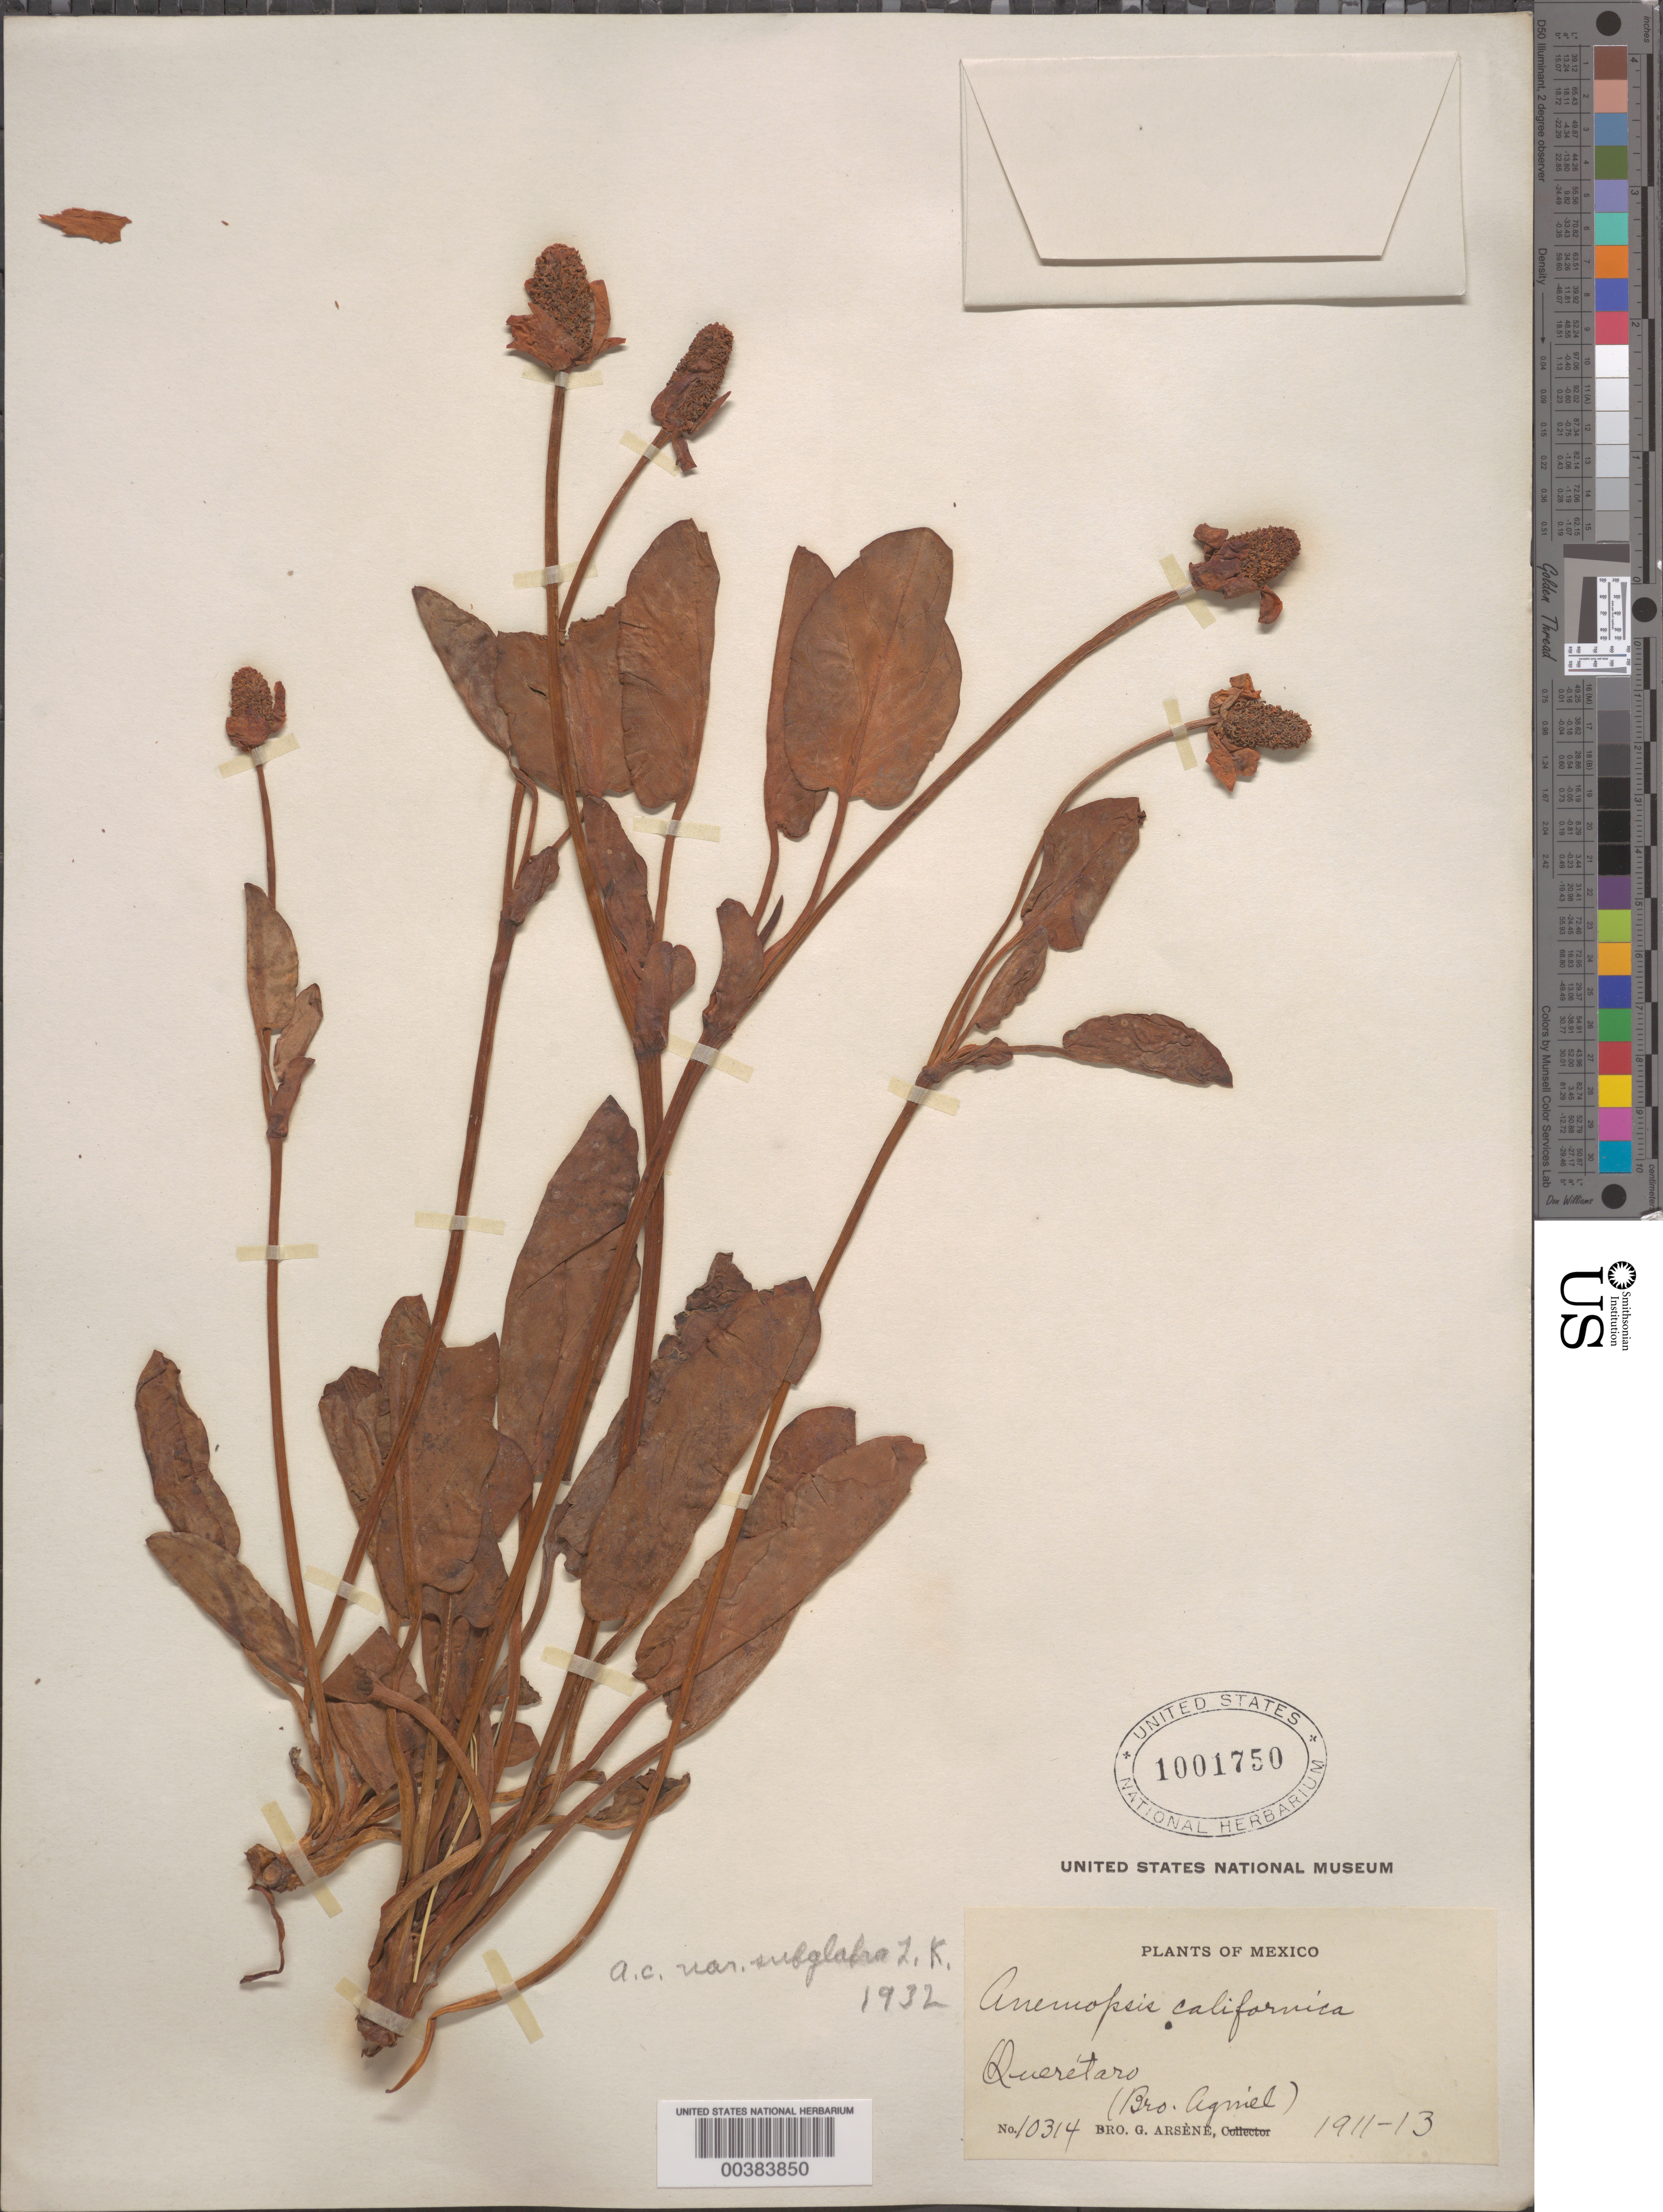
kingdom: Plantae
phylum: Tracheophyta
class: Magnoliopsida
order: Piperales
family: Saururaceae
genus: Anemopsis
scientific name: Anemopsis californica var. subglabra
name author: Kelso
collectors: Bro. Agniel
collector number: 10314 Arsene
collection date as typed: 1911 to -- -- 1913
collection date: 1911/1913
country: Mexico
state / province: Querétaro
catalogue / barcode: US 1001750